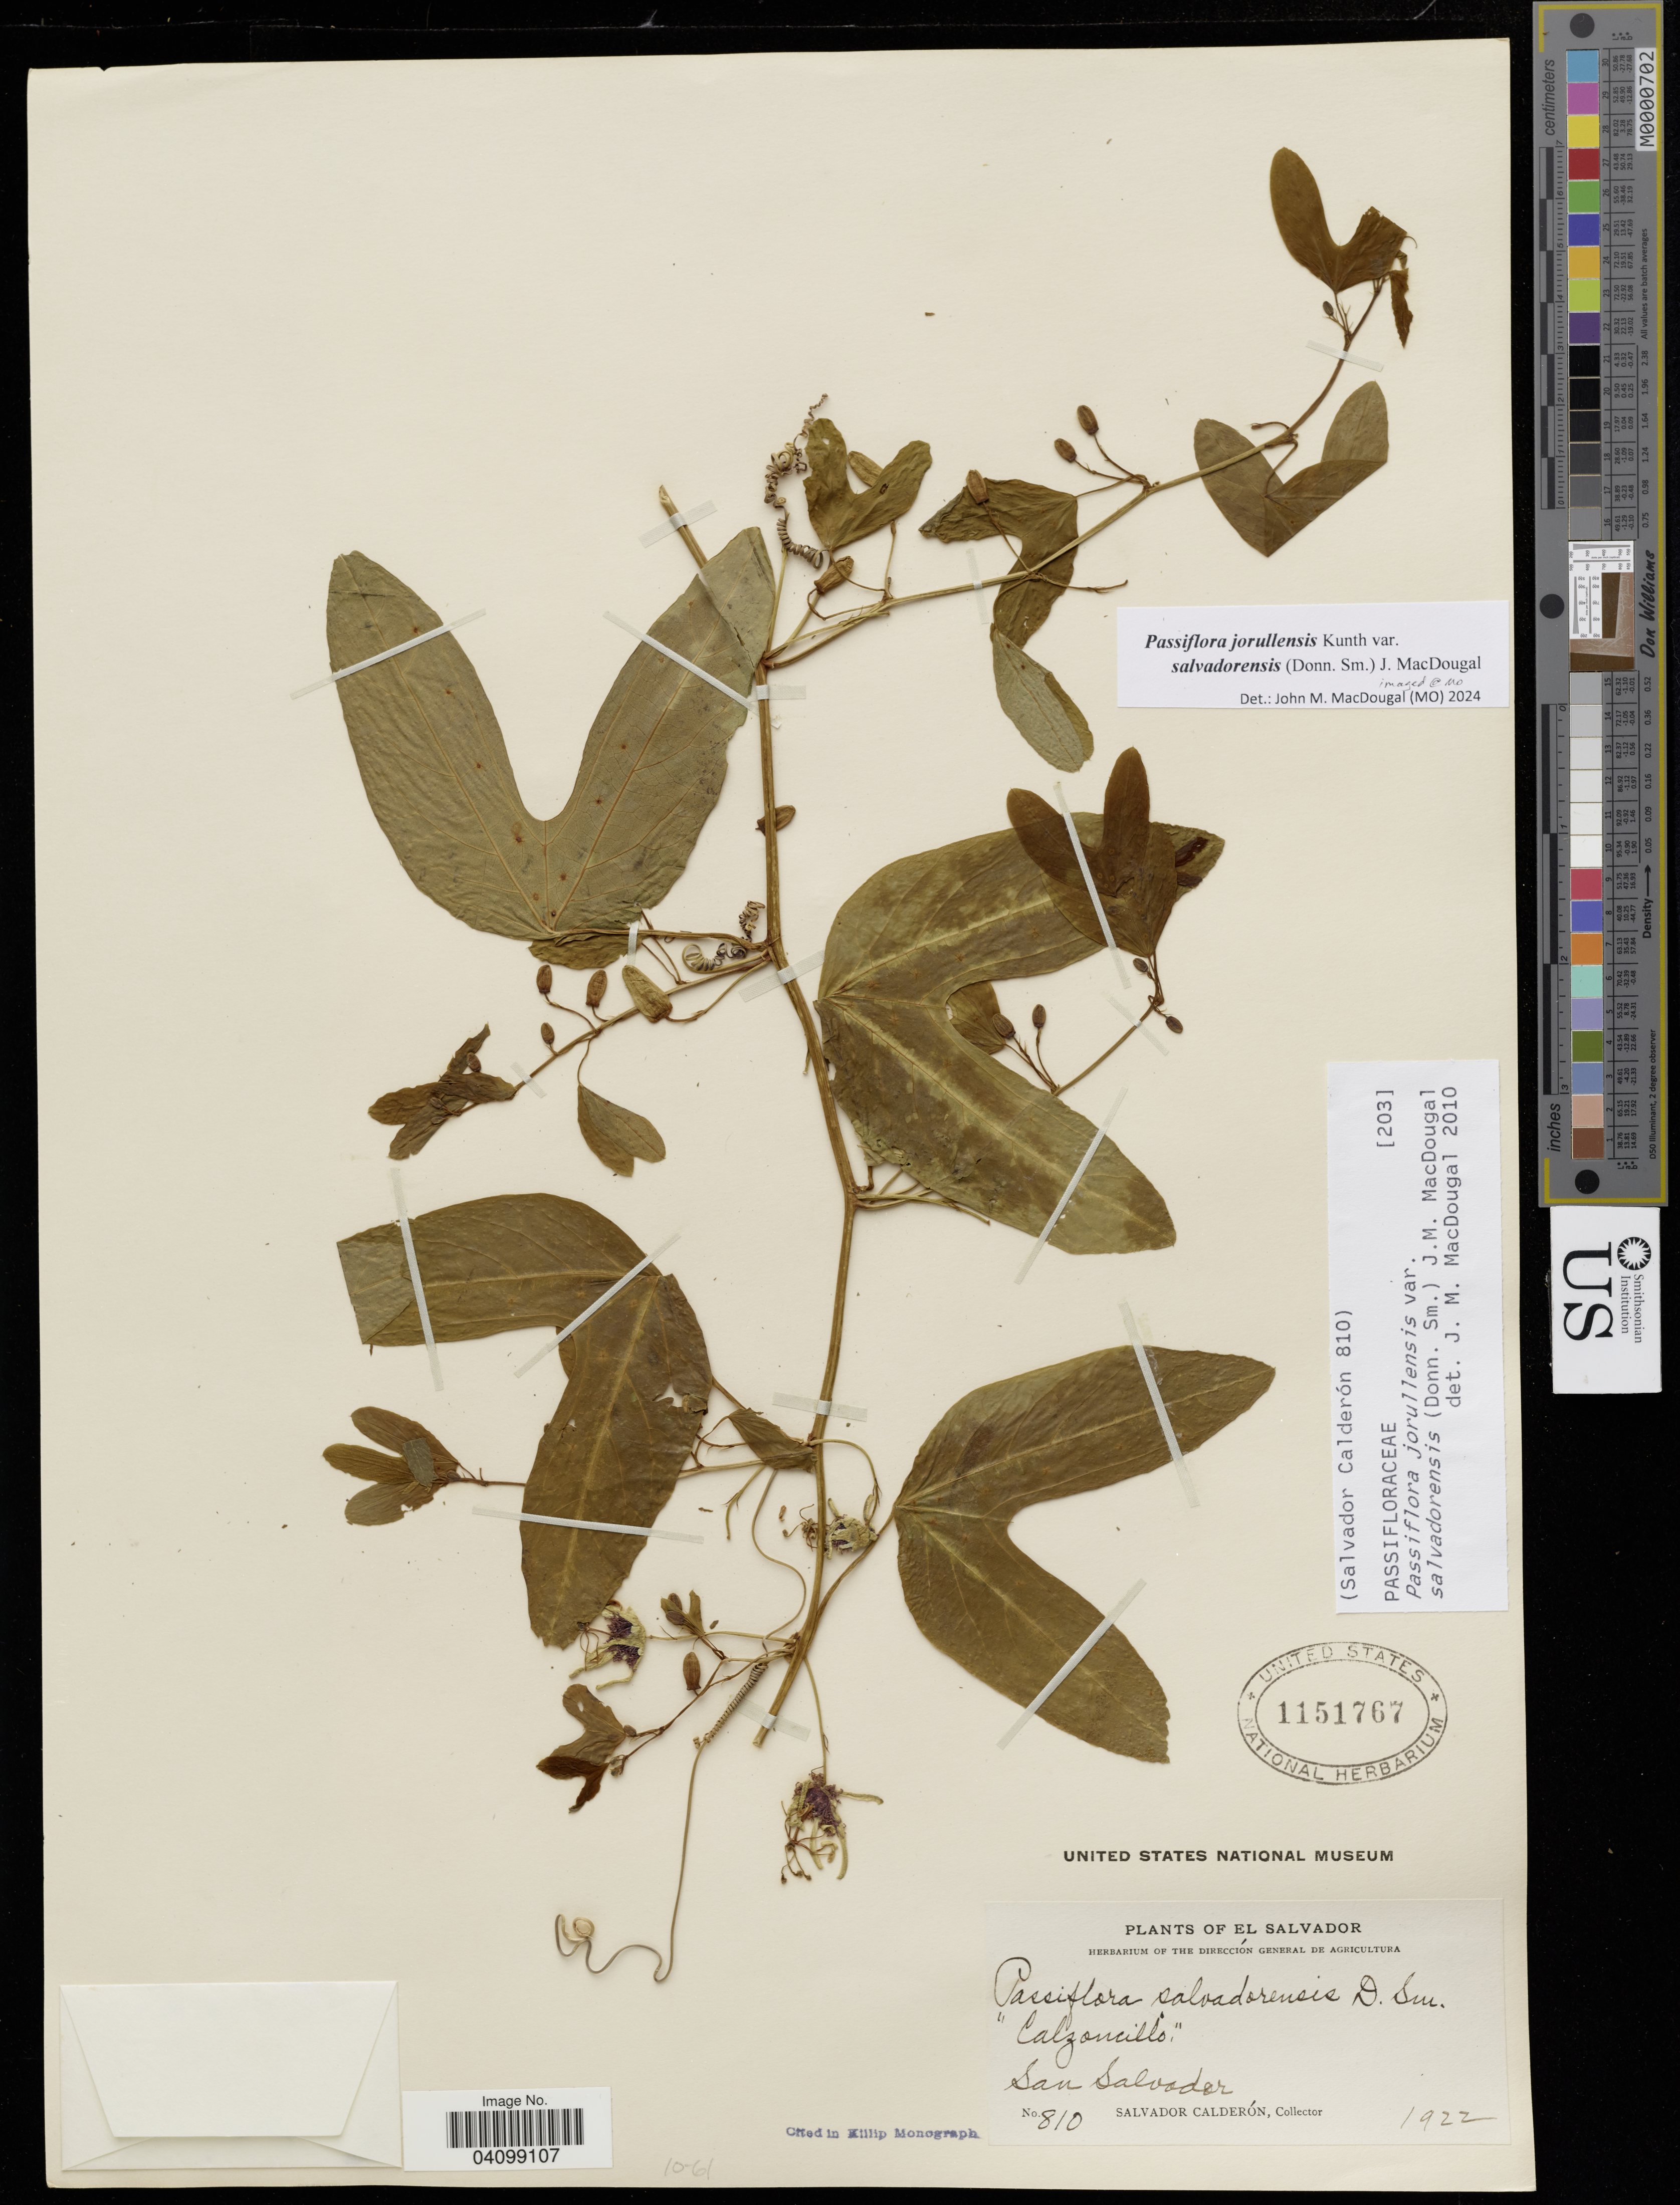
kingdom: Plantae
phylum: Tracheophyta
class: Magnoliopsida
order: Malpighiales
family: Passifloraceae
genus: Passiflora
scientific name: Passiflora jorullensis var. salvadorensis (Donn.Sm.) J.M.MacDougal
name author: Kunth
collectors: S. Calderón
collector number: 810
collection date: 1922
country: El Salvador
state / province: San Salvador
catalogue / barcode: US 1151767